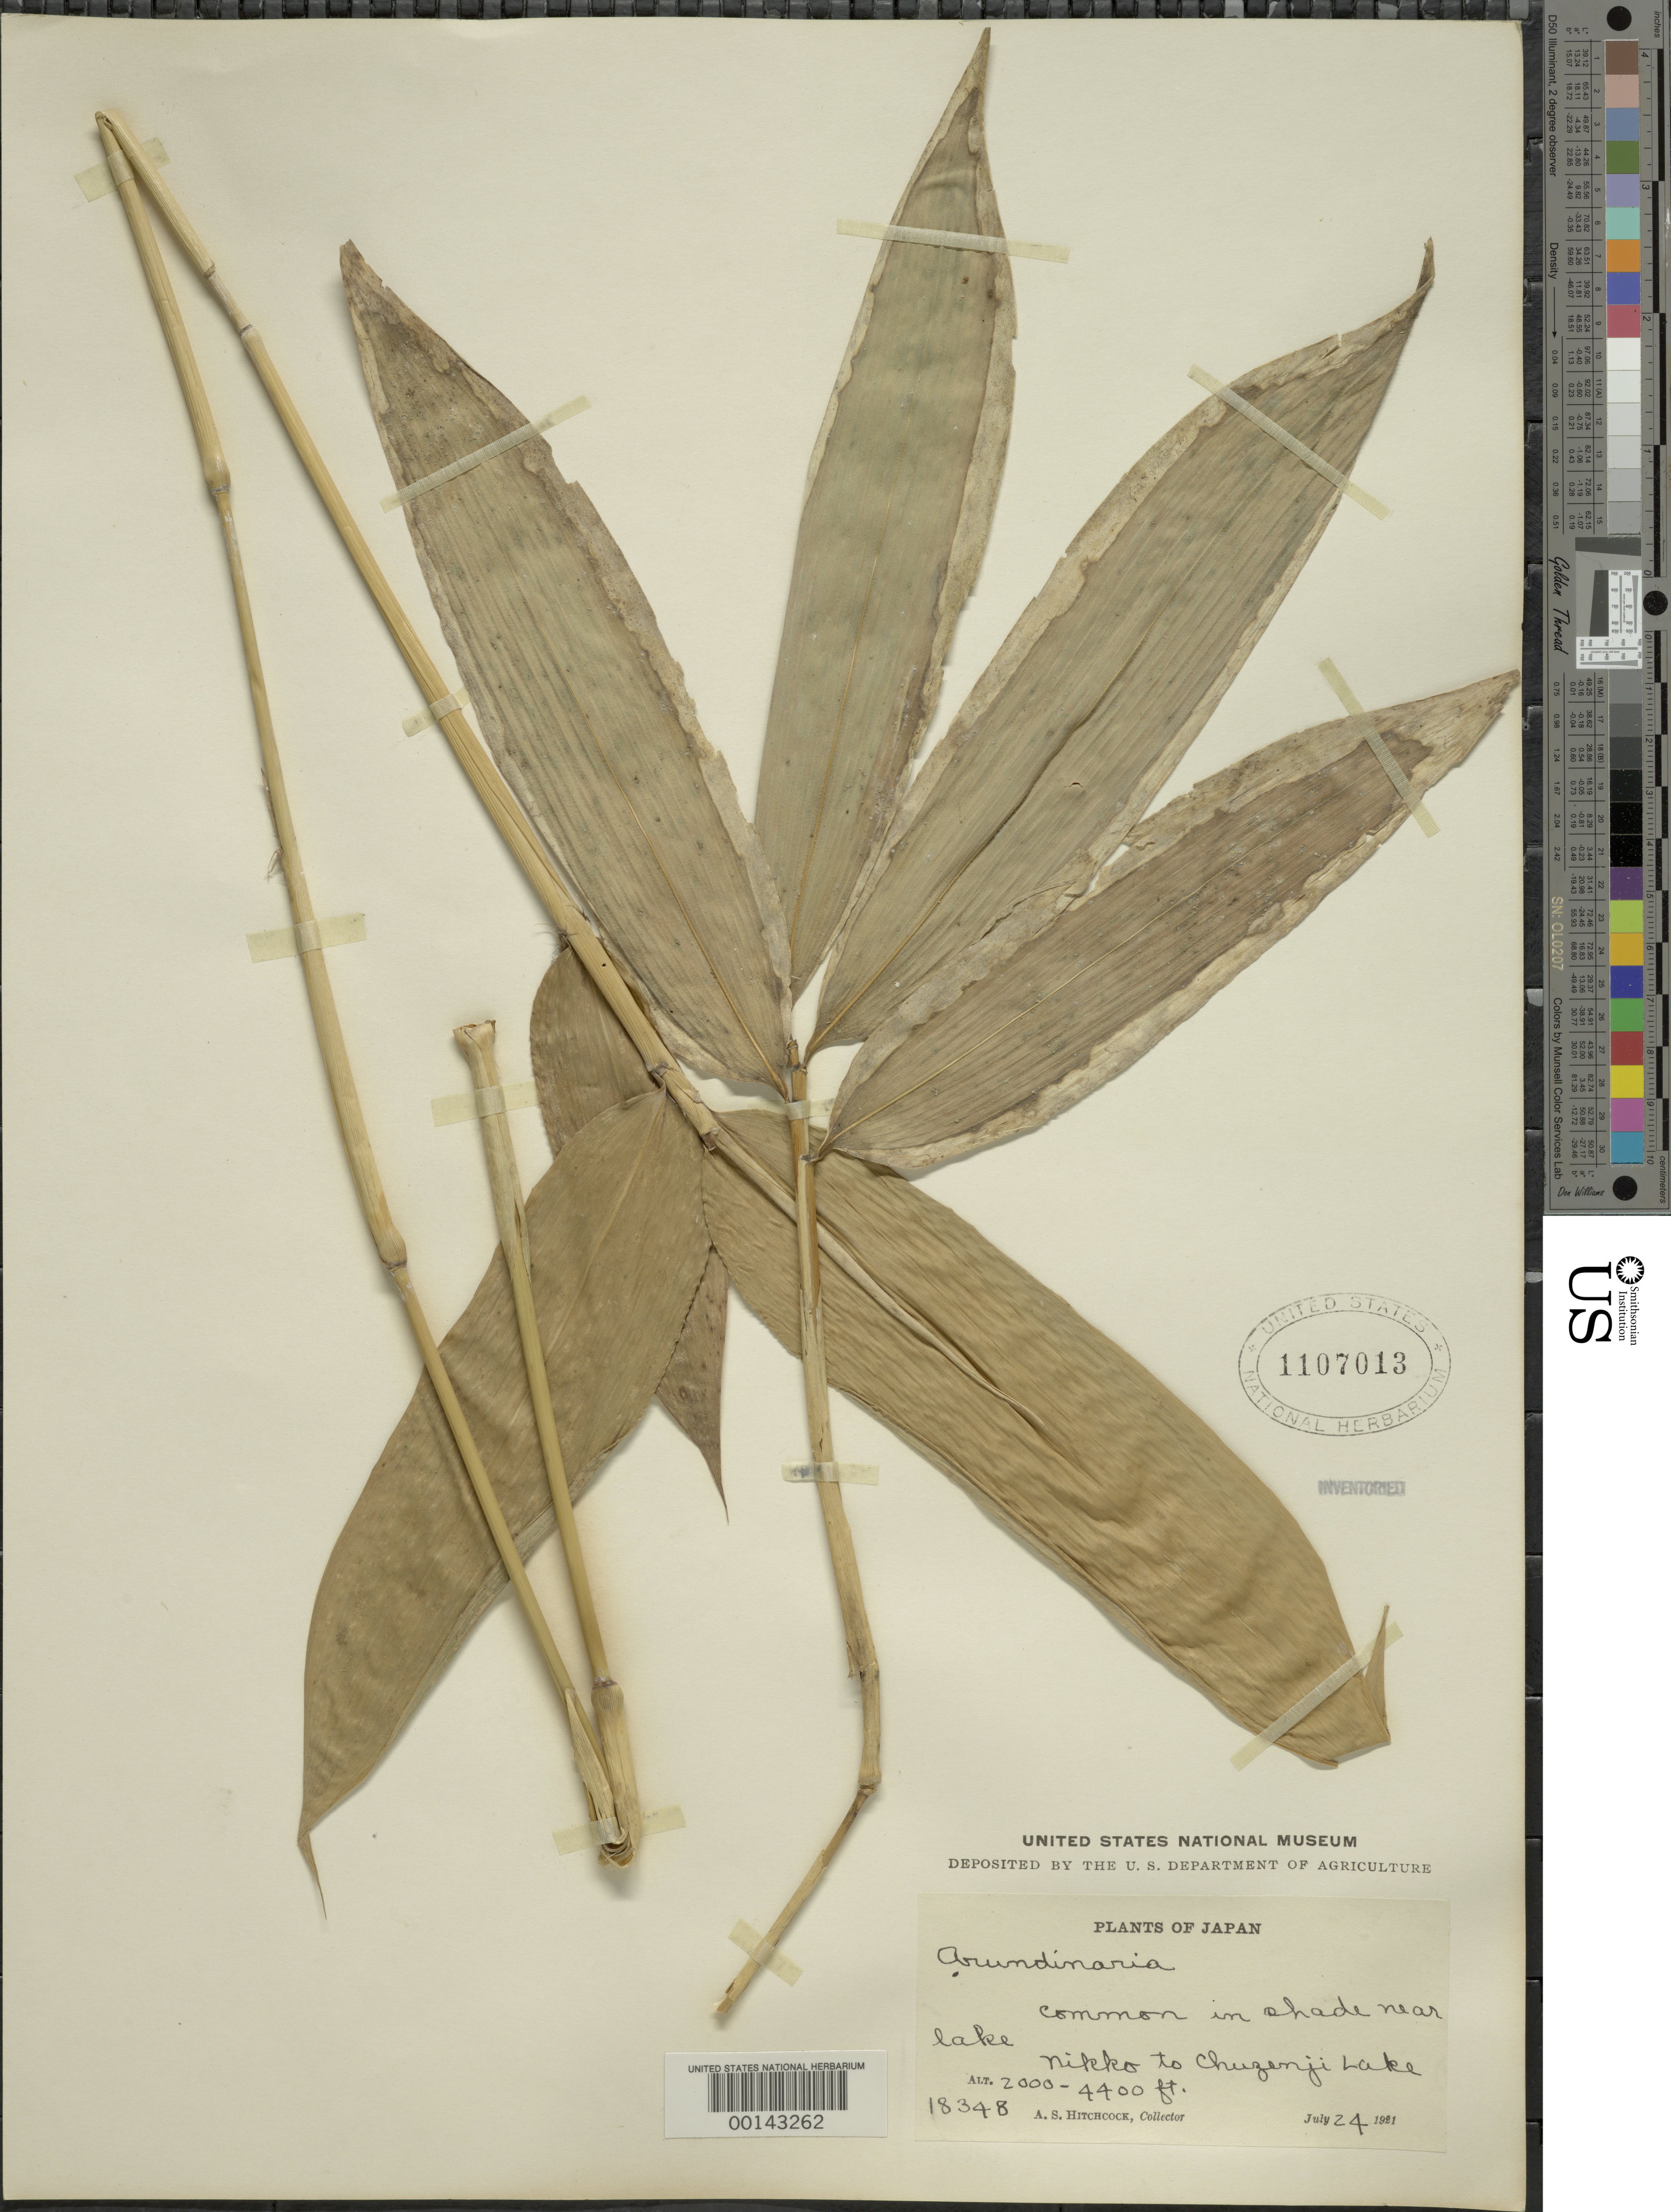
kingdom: Plantae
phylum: Tracheophyta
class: Liliopsida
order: Poales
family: Poaceae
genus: Sasa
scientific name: Sasa nipponica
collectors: A. S. Hitchcock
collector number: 18348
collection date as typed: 24 Jul 1921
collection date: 1921-07-24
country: Japan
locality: Nikko, chuzengi lake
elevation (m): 610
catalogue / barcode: US 1107013